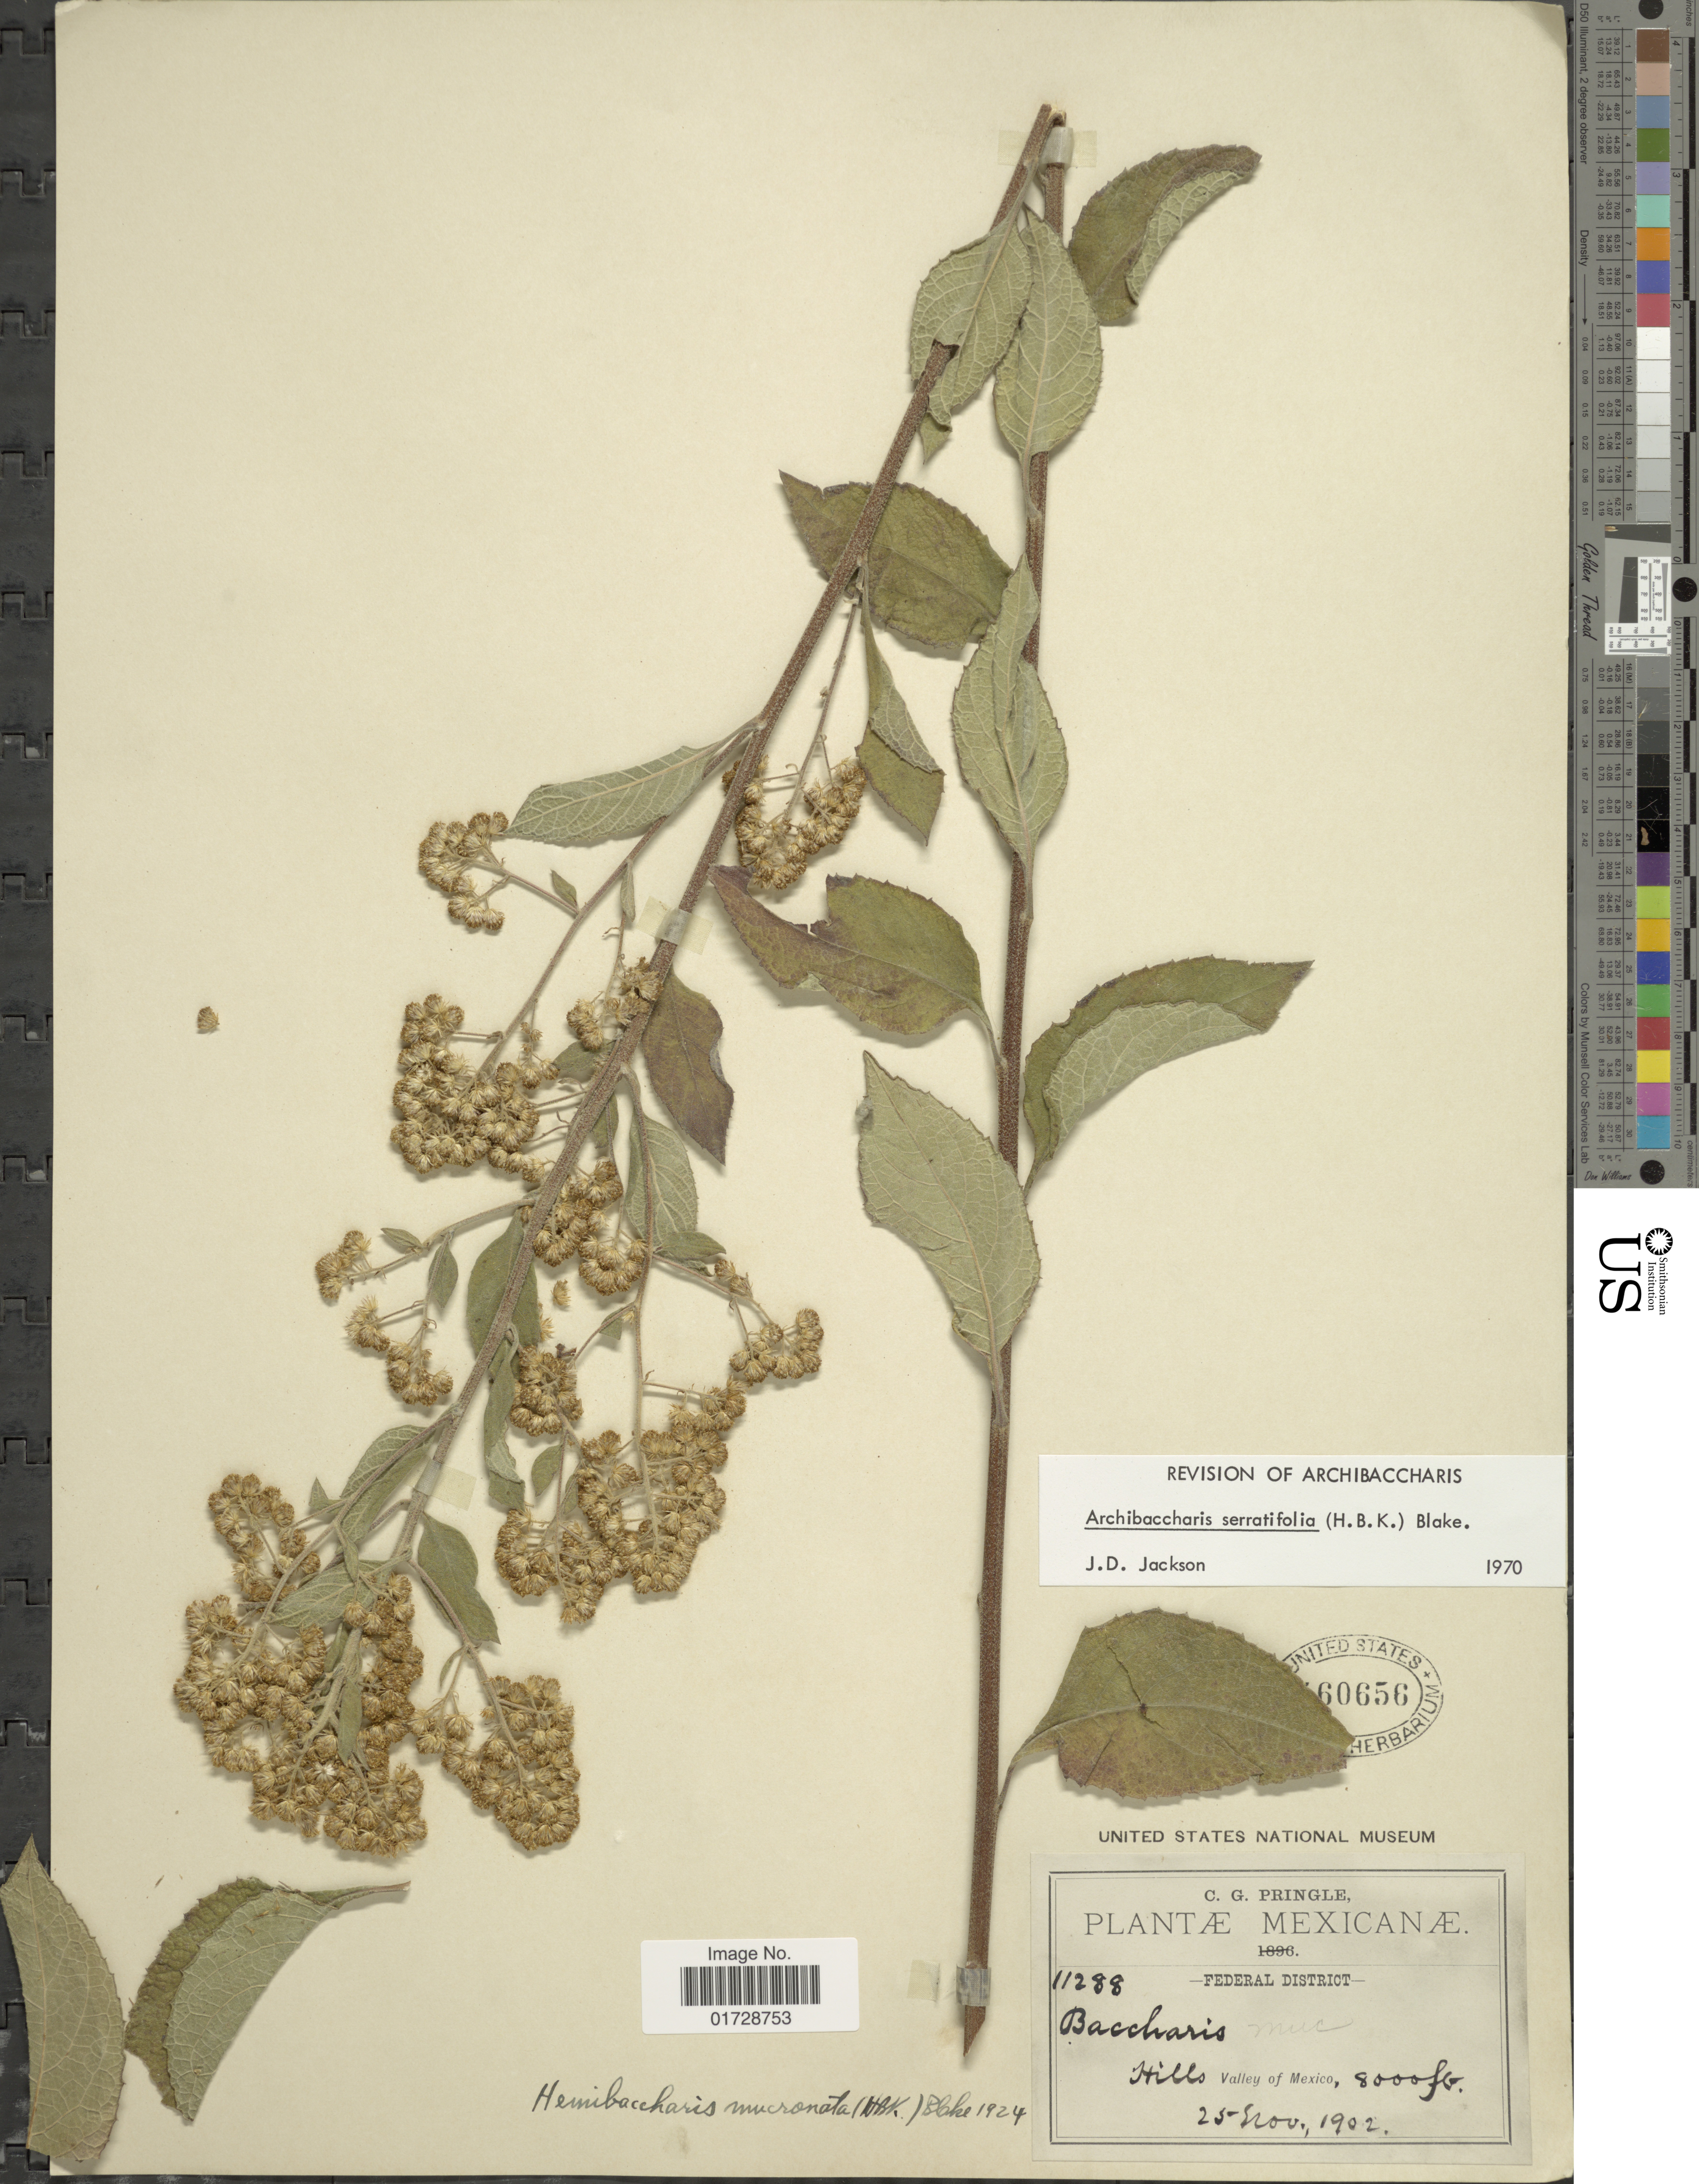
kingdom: Plantae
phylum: Tracheophyta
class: Magnoliopsida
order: Asterales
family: Asteraceae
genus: Archibaccharis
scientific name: Archibaccharis serratifolia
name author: (Kunth) S.F. Blake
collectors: C. G. Pringle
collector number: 11288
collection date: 1902-11-25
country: Mexico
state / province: Distrito Federal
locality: Federal District, hills Valley of Mexico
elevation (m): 2438